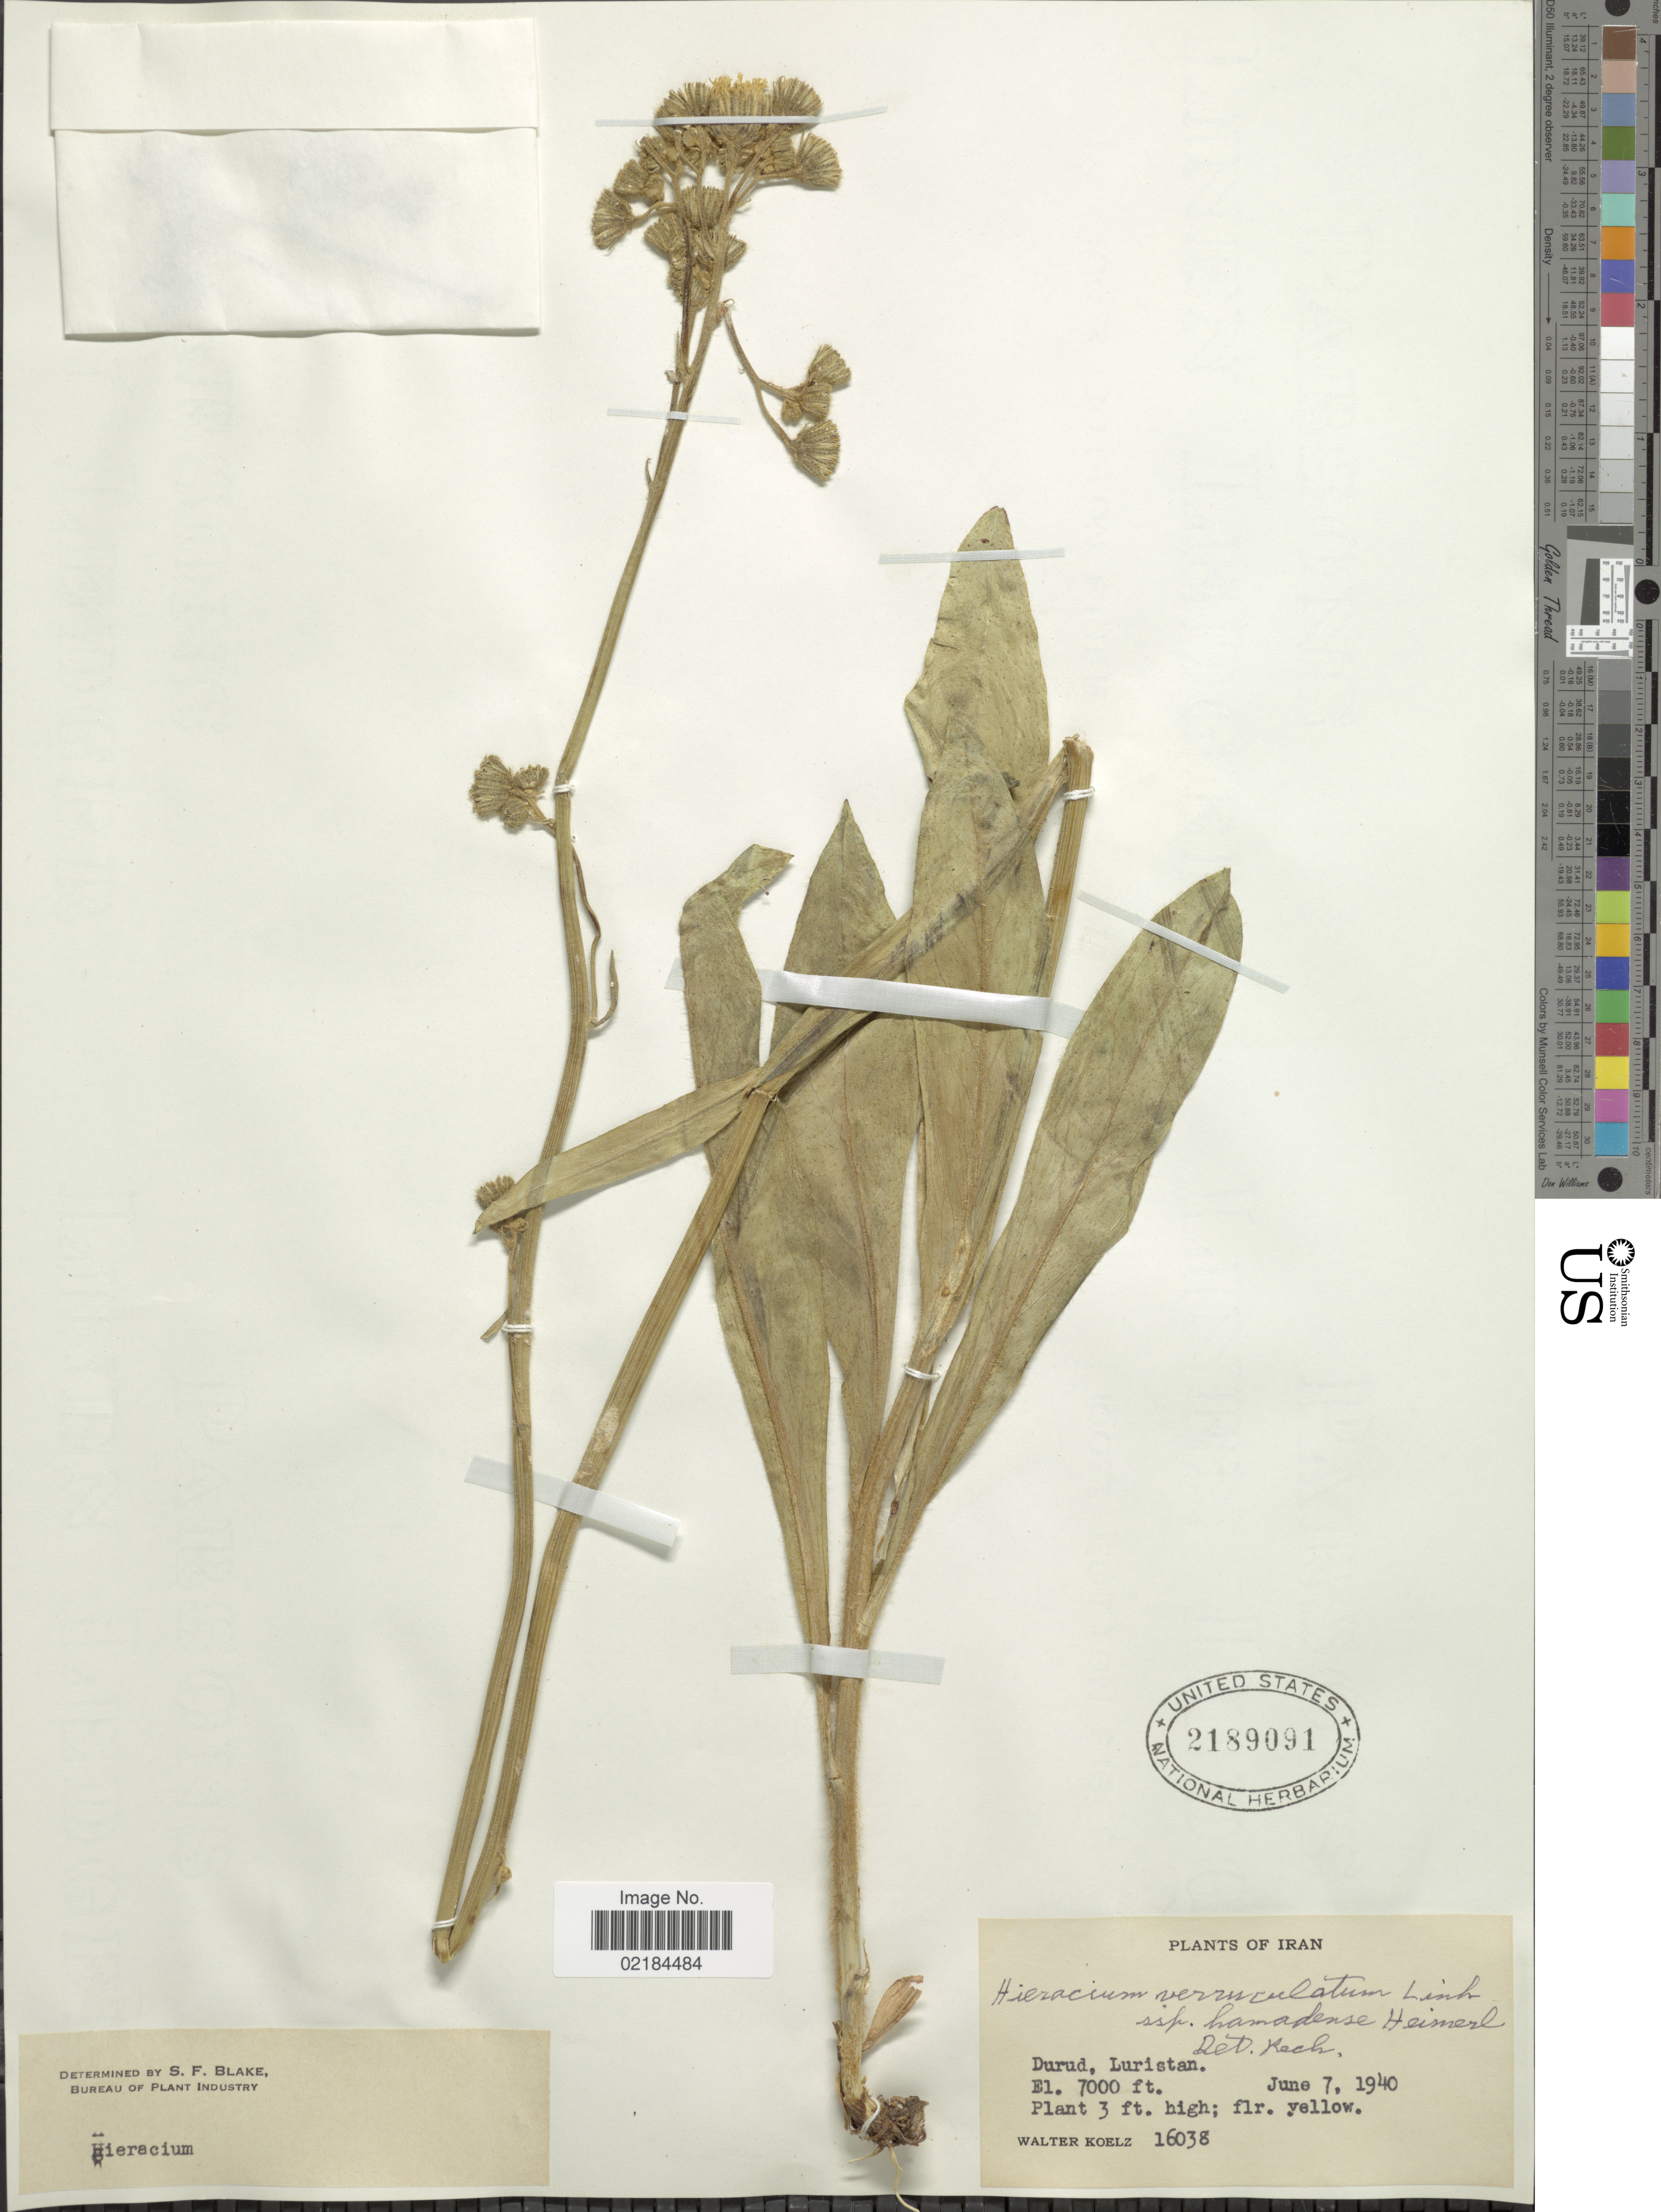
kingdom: Plantae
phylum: Tracheophyta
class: Magnoliopsida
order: Asterales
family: Asteraceae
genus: Pilosella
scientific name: Pilosella verruculata subsp. verruculata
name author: (Link) Soják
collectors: W. N. Koelz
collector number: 16038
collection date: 1940-07-07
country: Iran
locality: Durud, Luristan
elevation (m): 2134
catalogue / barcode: US 2189091